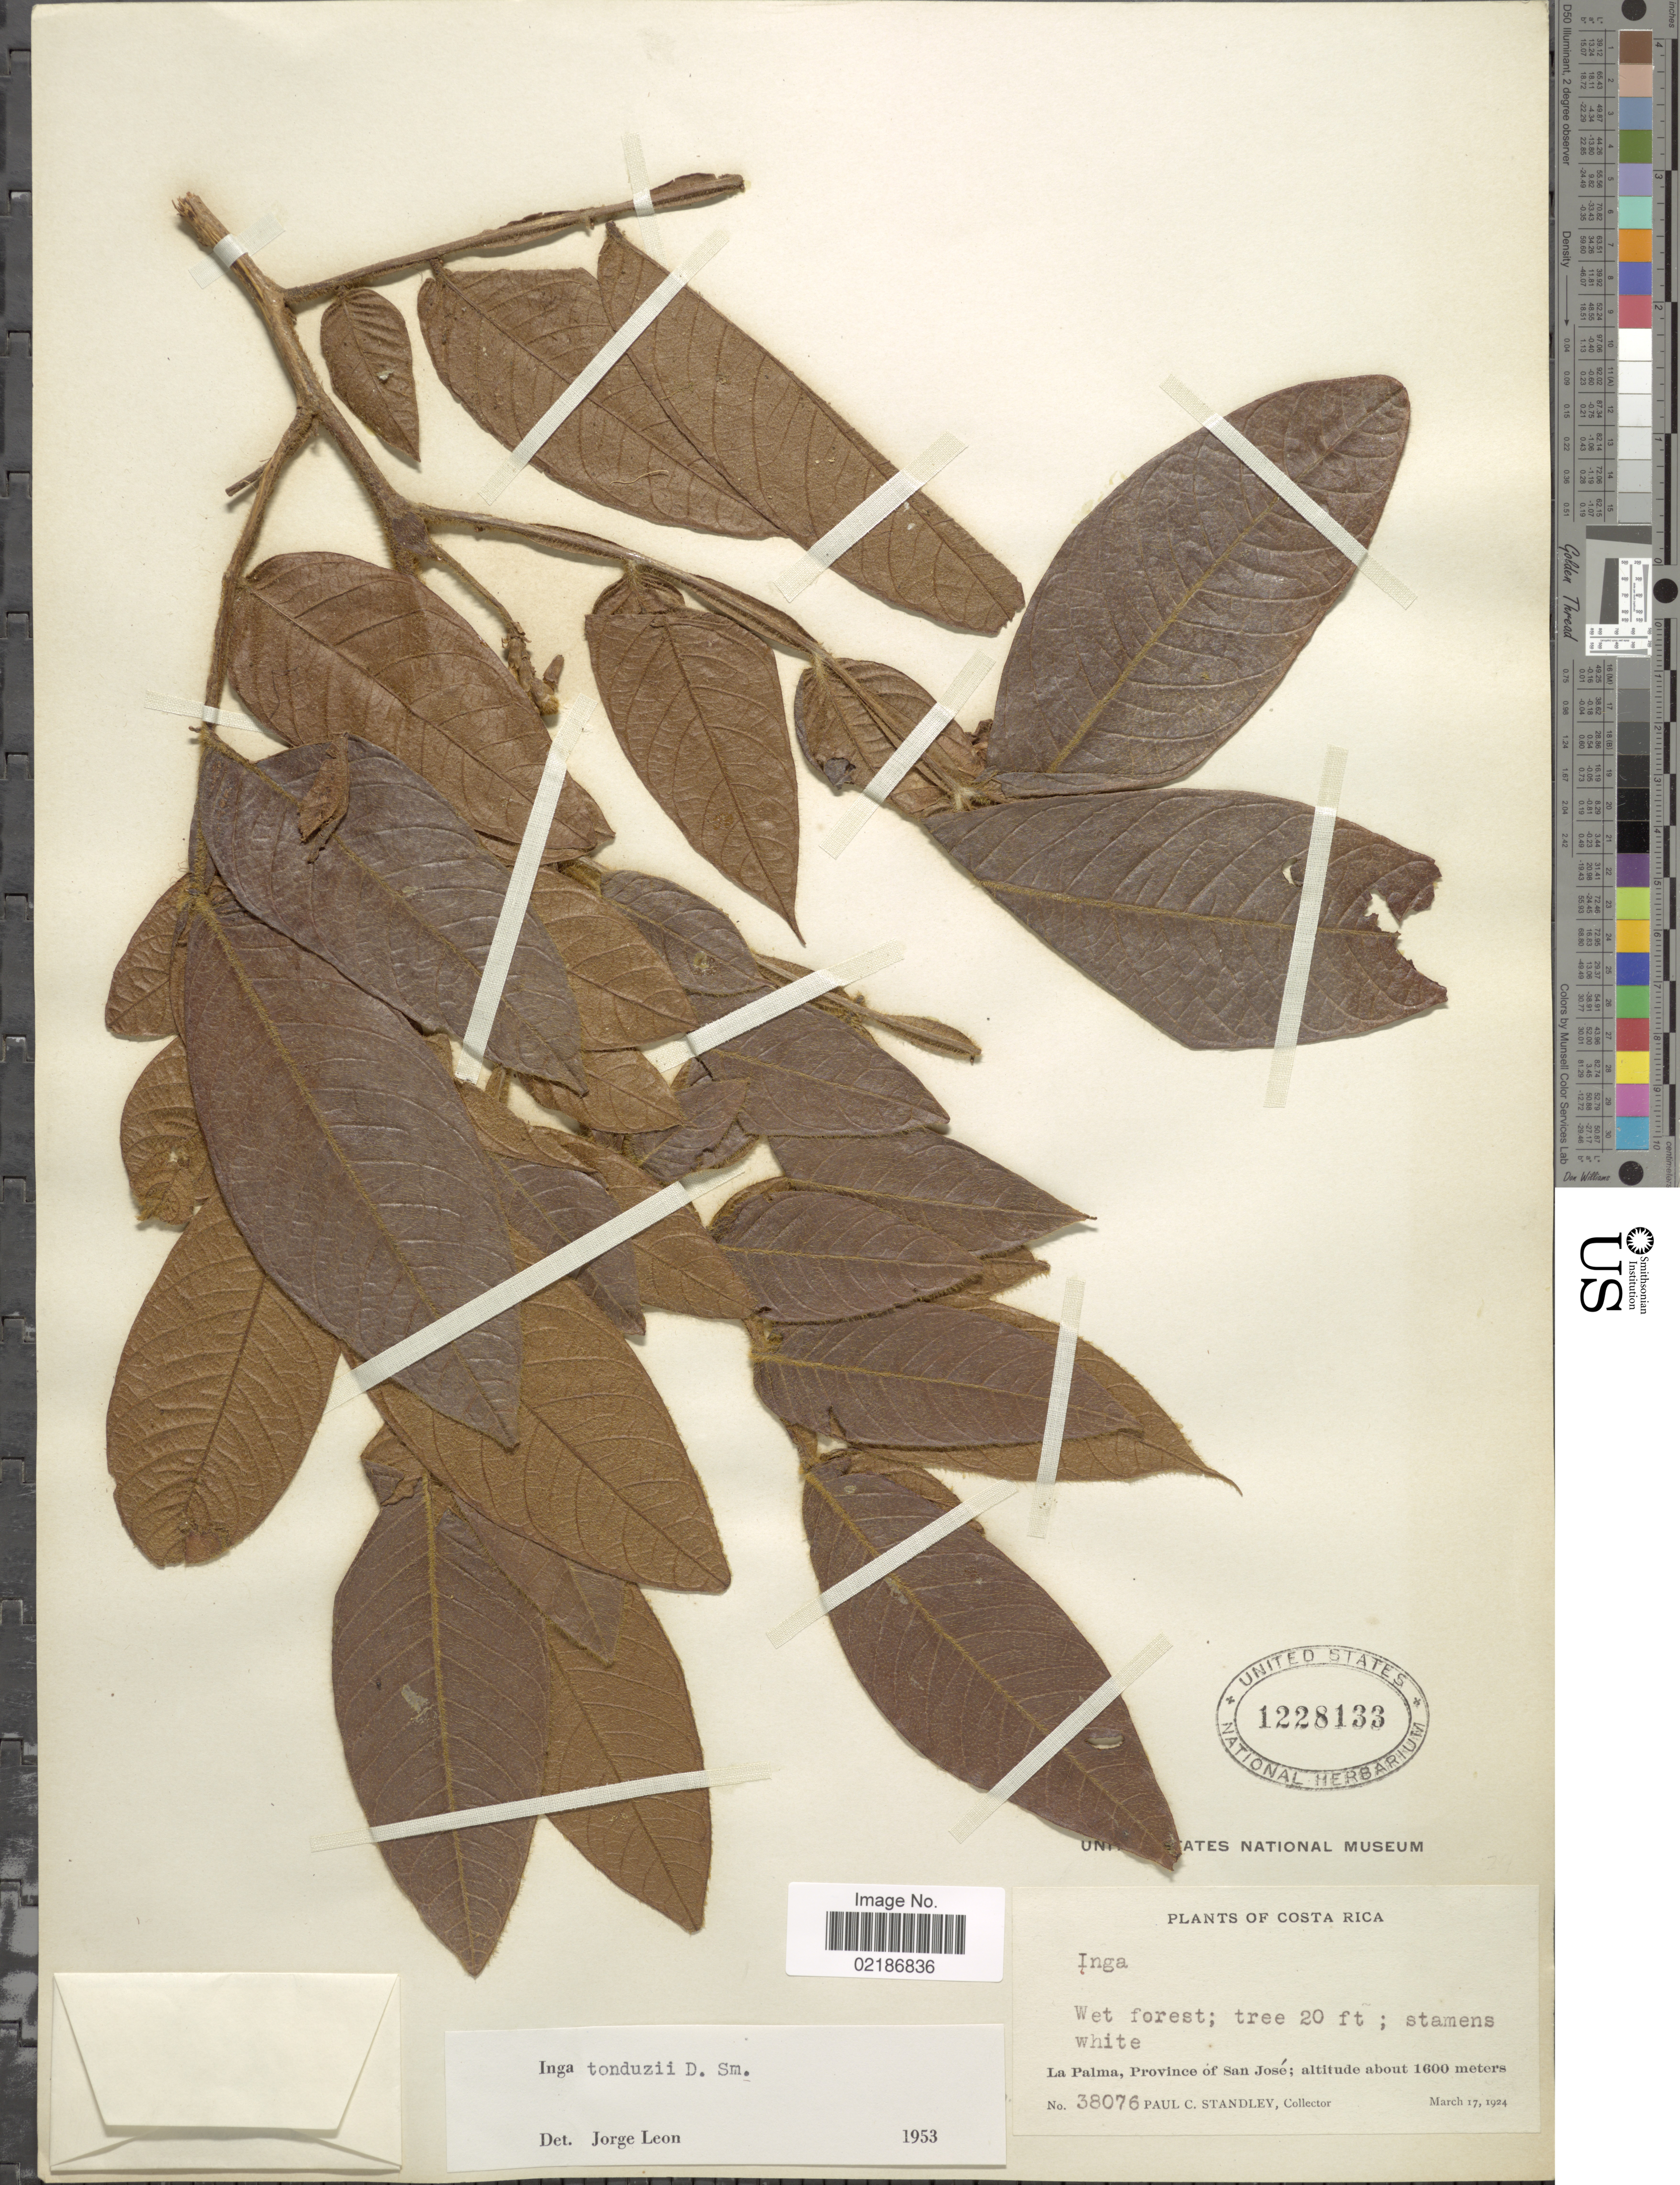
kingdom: Plantae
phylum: Tracheophyta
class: Magnoliopsida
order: Fabales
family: Fabaceae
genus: Inga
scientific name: Inga tonduzii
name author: Donn. Sm.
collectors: P. C. Standley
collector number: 38076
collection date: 1924-03-17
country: Costa Rica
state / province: San José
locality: La Palma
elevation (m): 1600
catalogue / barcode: US 1228133